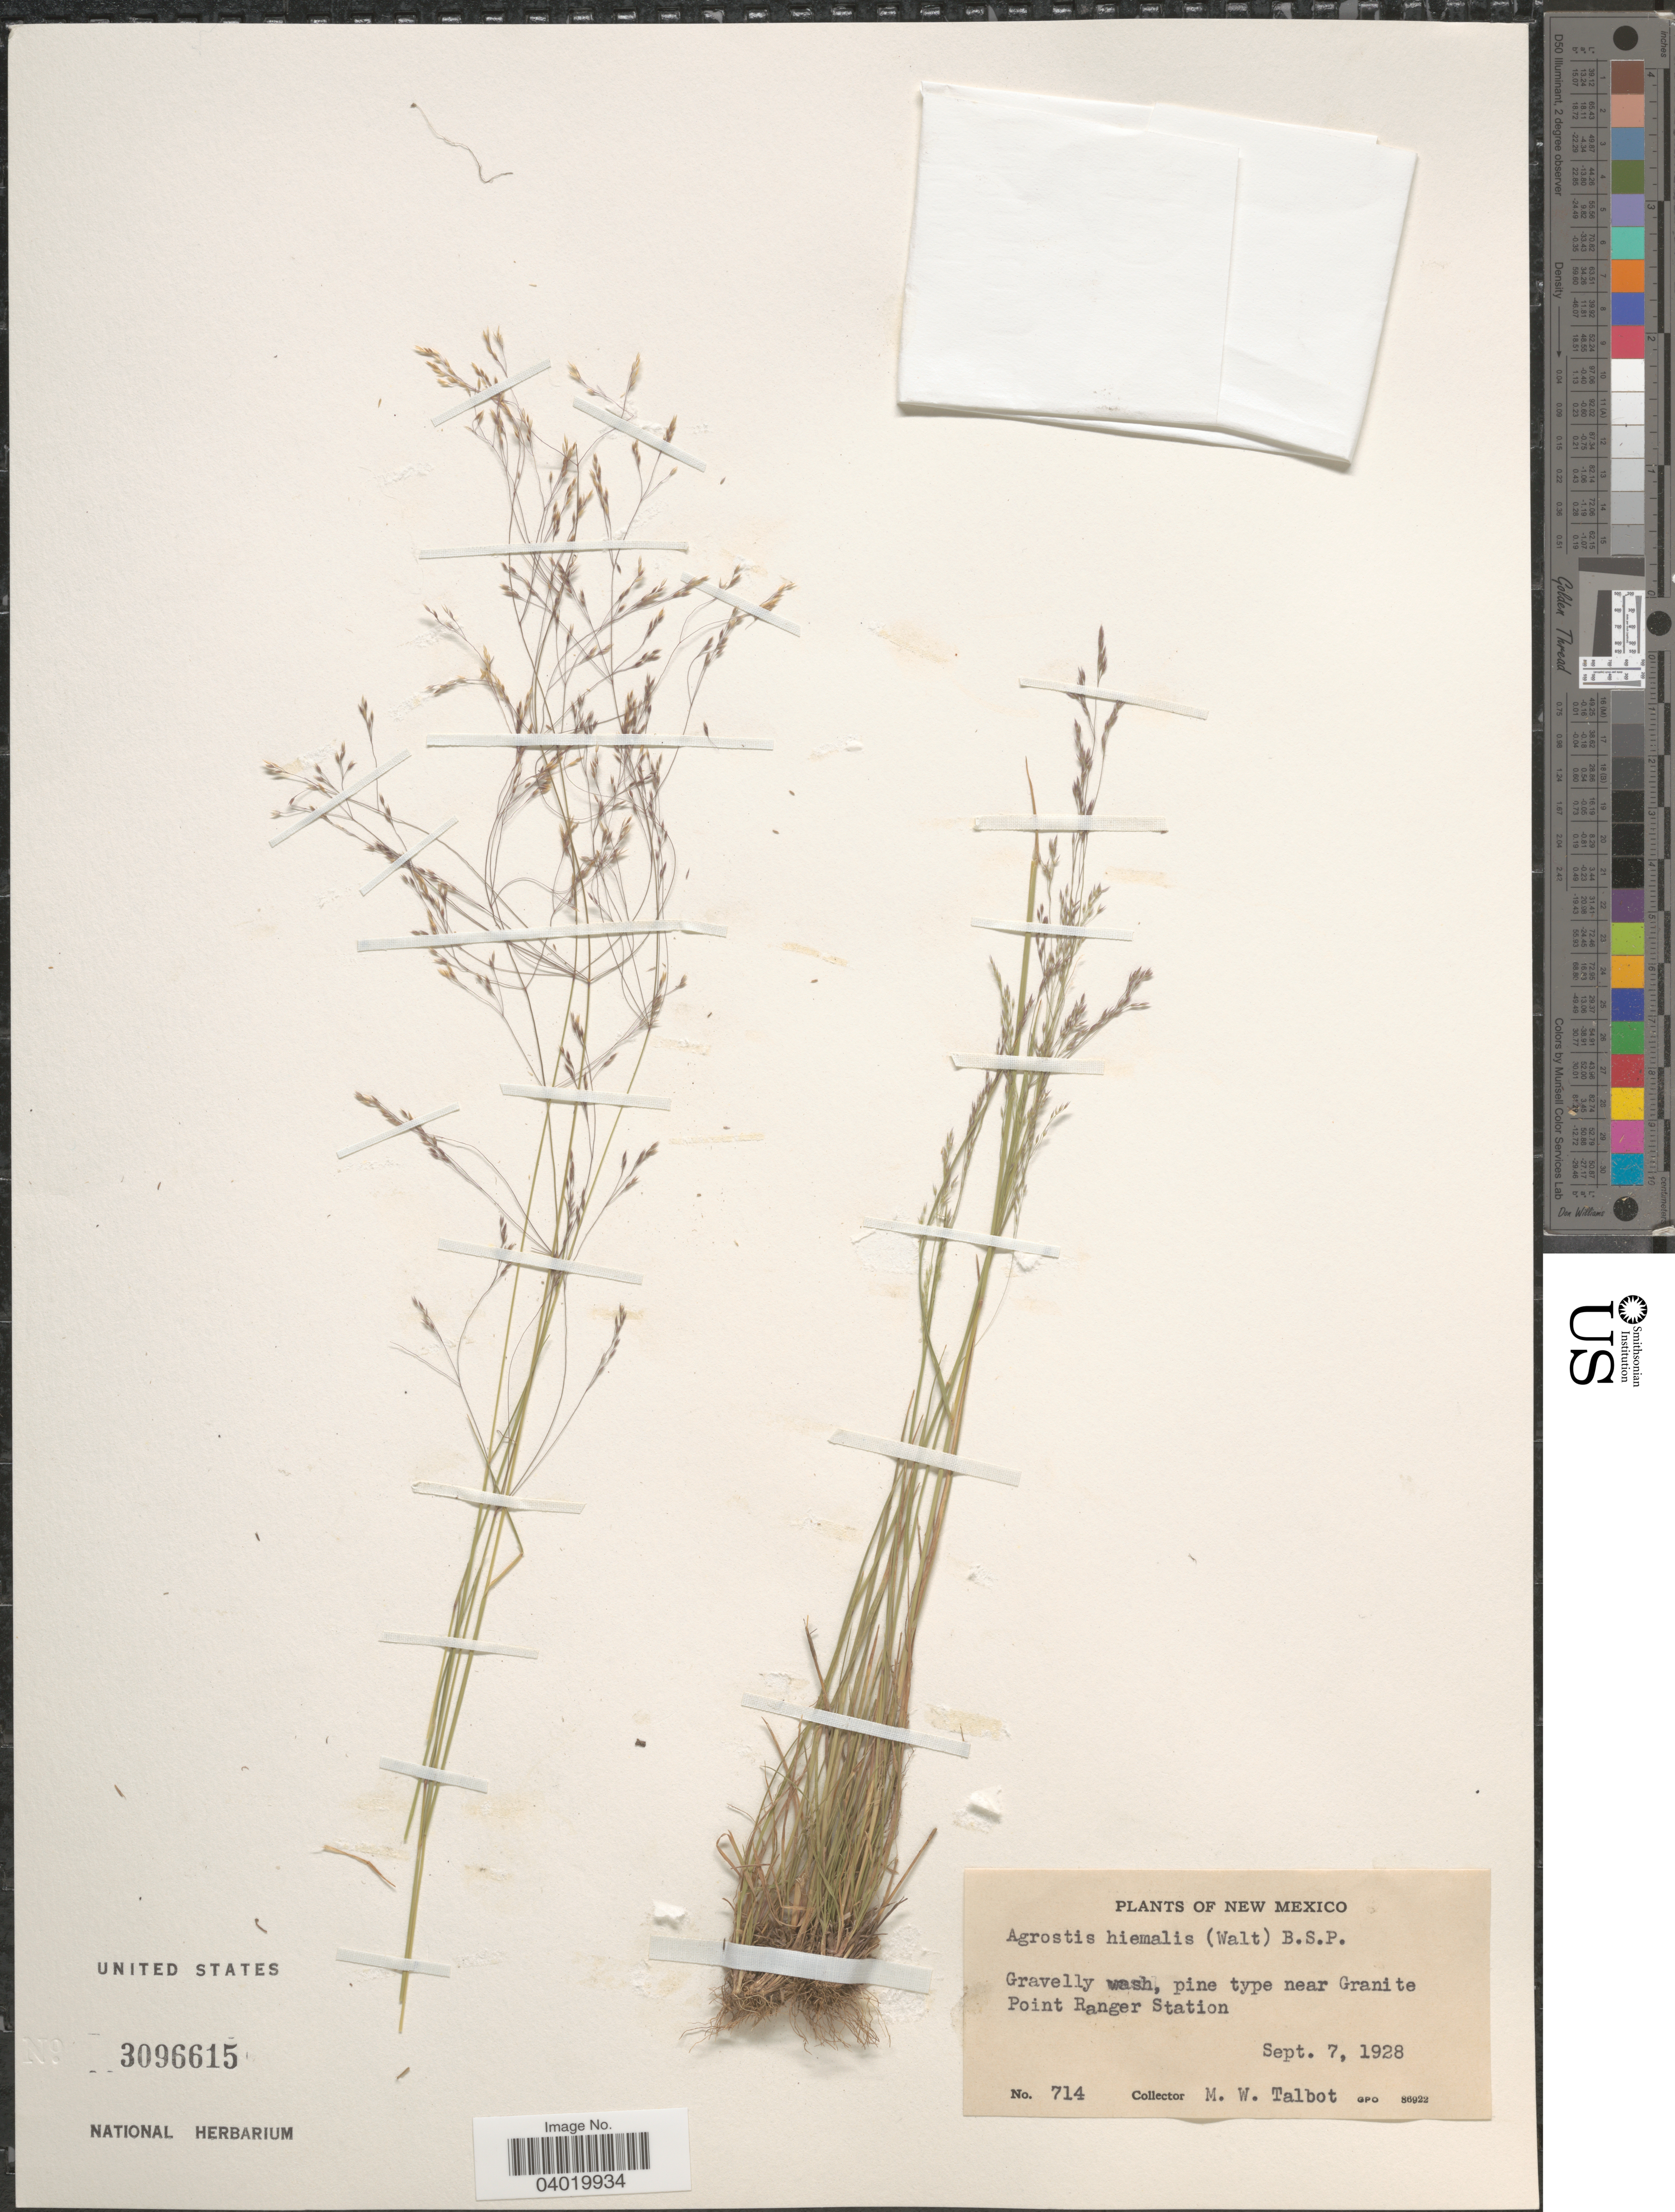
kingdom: Plantae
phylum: Tracheophyta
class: Liliopsida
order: Poales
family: Poaceae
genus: Agrostis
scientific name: Agrostis hyemalis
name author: (Walter) Britton et al.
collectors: M. Talbot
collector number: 714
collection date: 1928-09-07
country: United States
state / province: New Mexico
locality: Near Granite Point Ranger Station.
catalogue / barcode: US 3096615